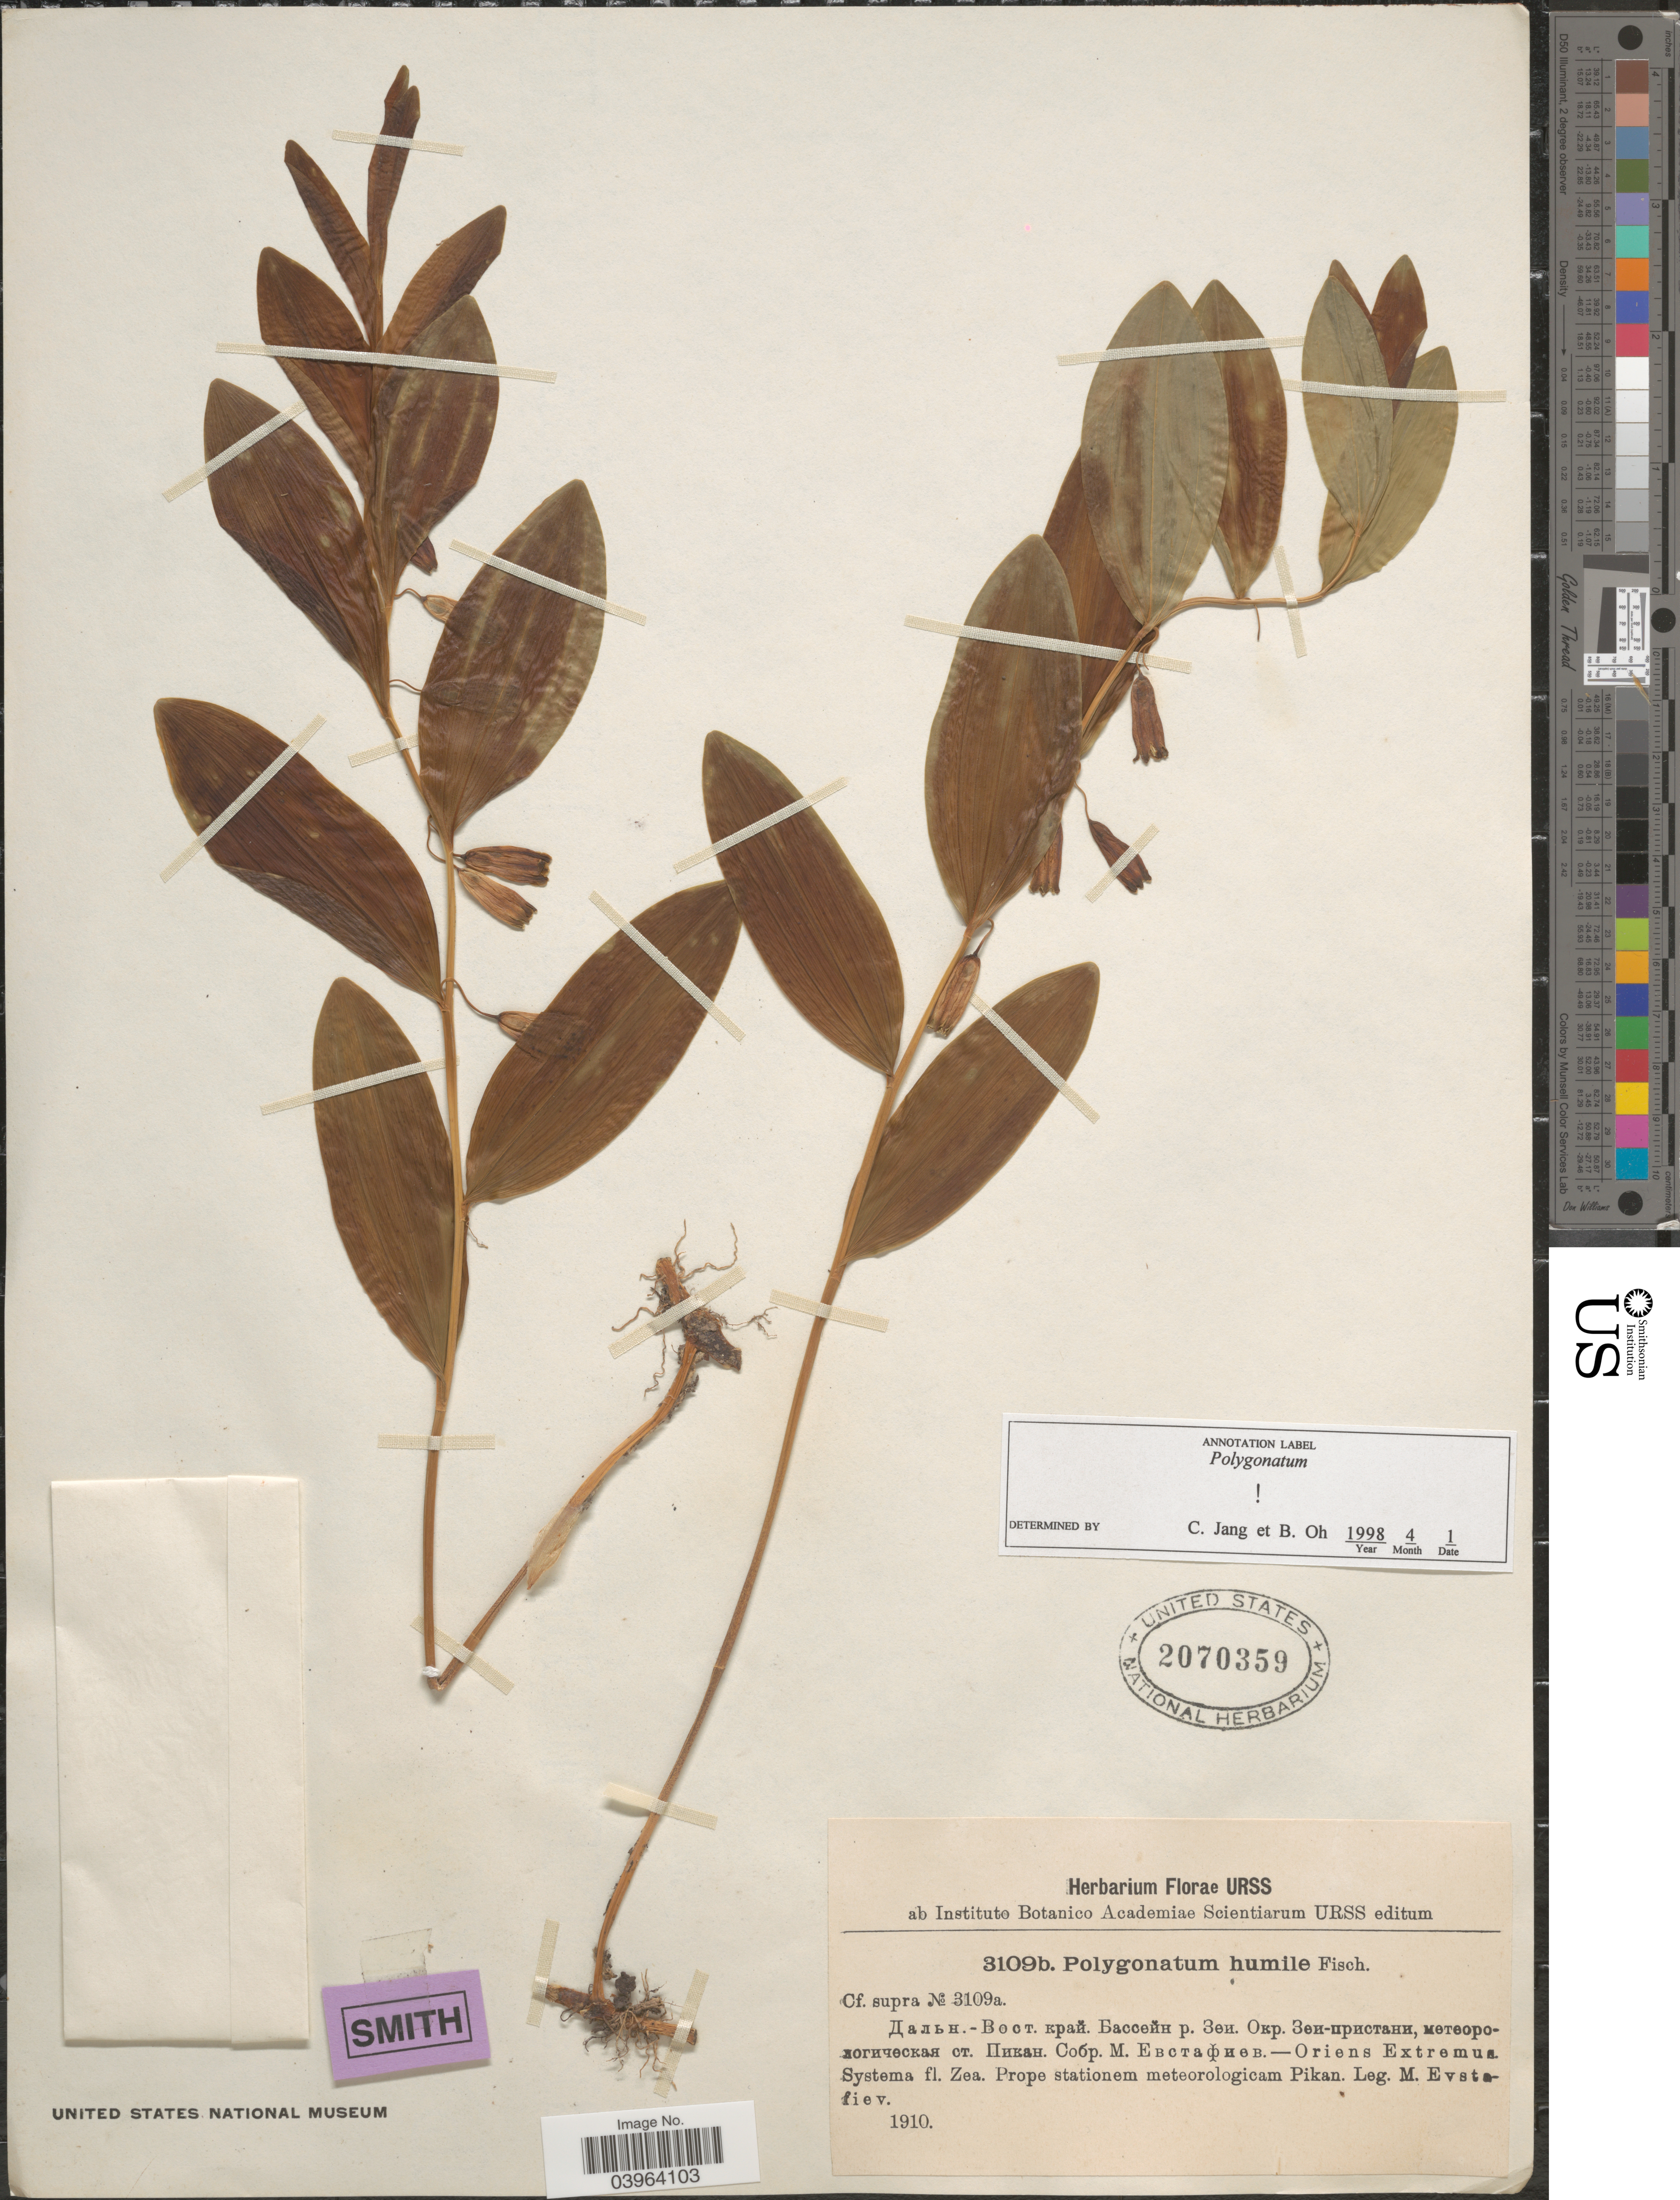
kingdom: Plantae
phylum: Tracheophyta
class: Liliopsida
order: Asparagales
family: Asparagaceae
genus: Polygonatum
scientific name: Polygonatum humile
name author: Fisch. ex Maxim.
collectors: M. Evstaliev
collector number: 3109b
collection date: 1910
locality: Oriens Extremus. Systema fl. Zea. Prope stationem meteorologicam Pikan.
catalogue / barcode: US 2070359